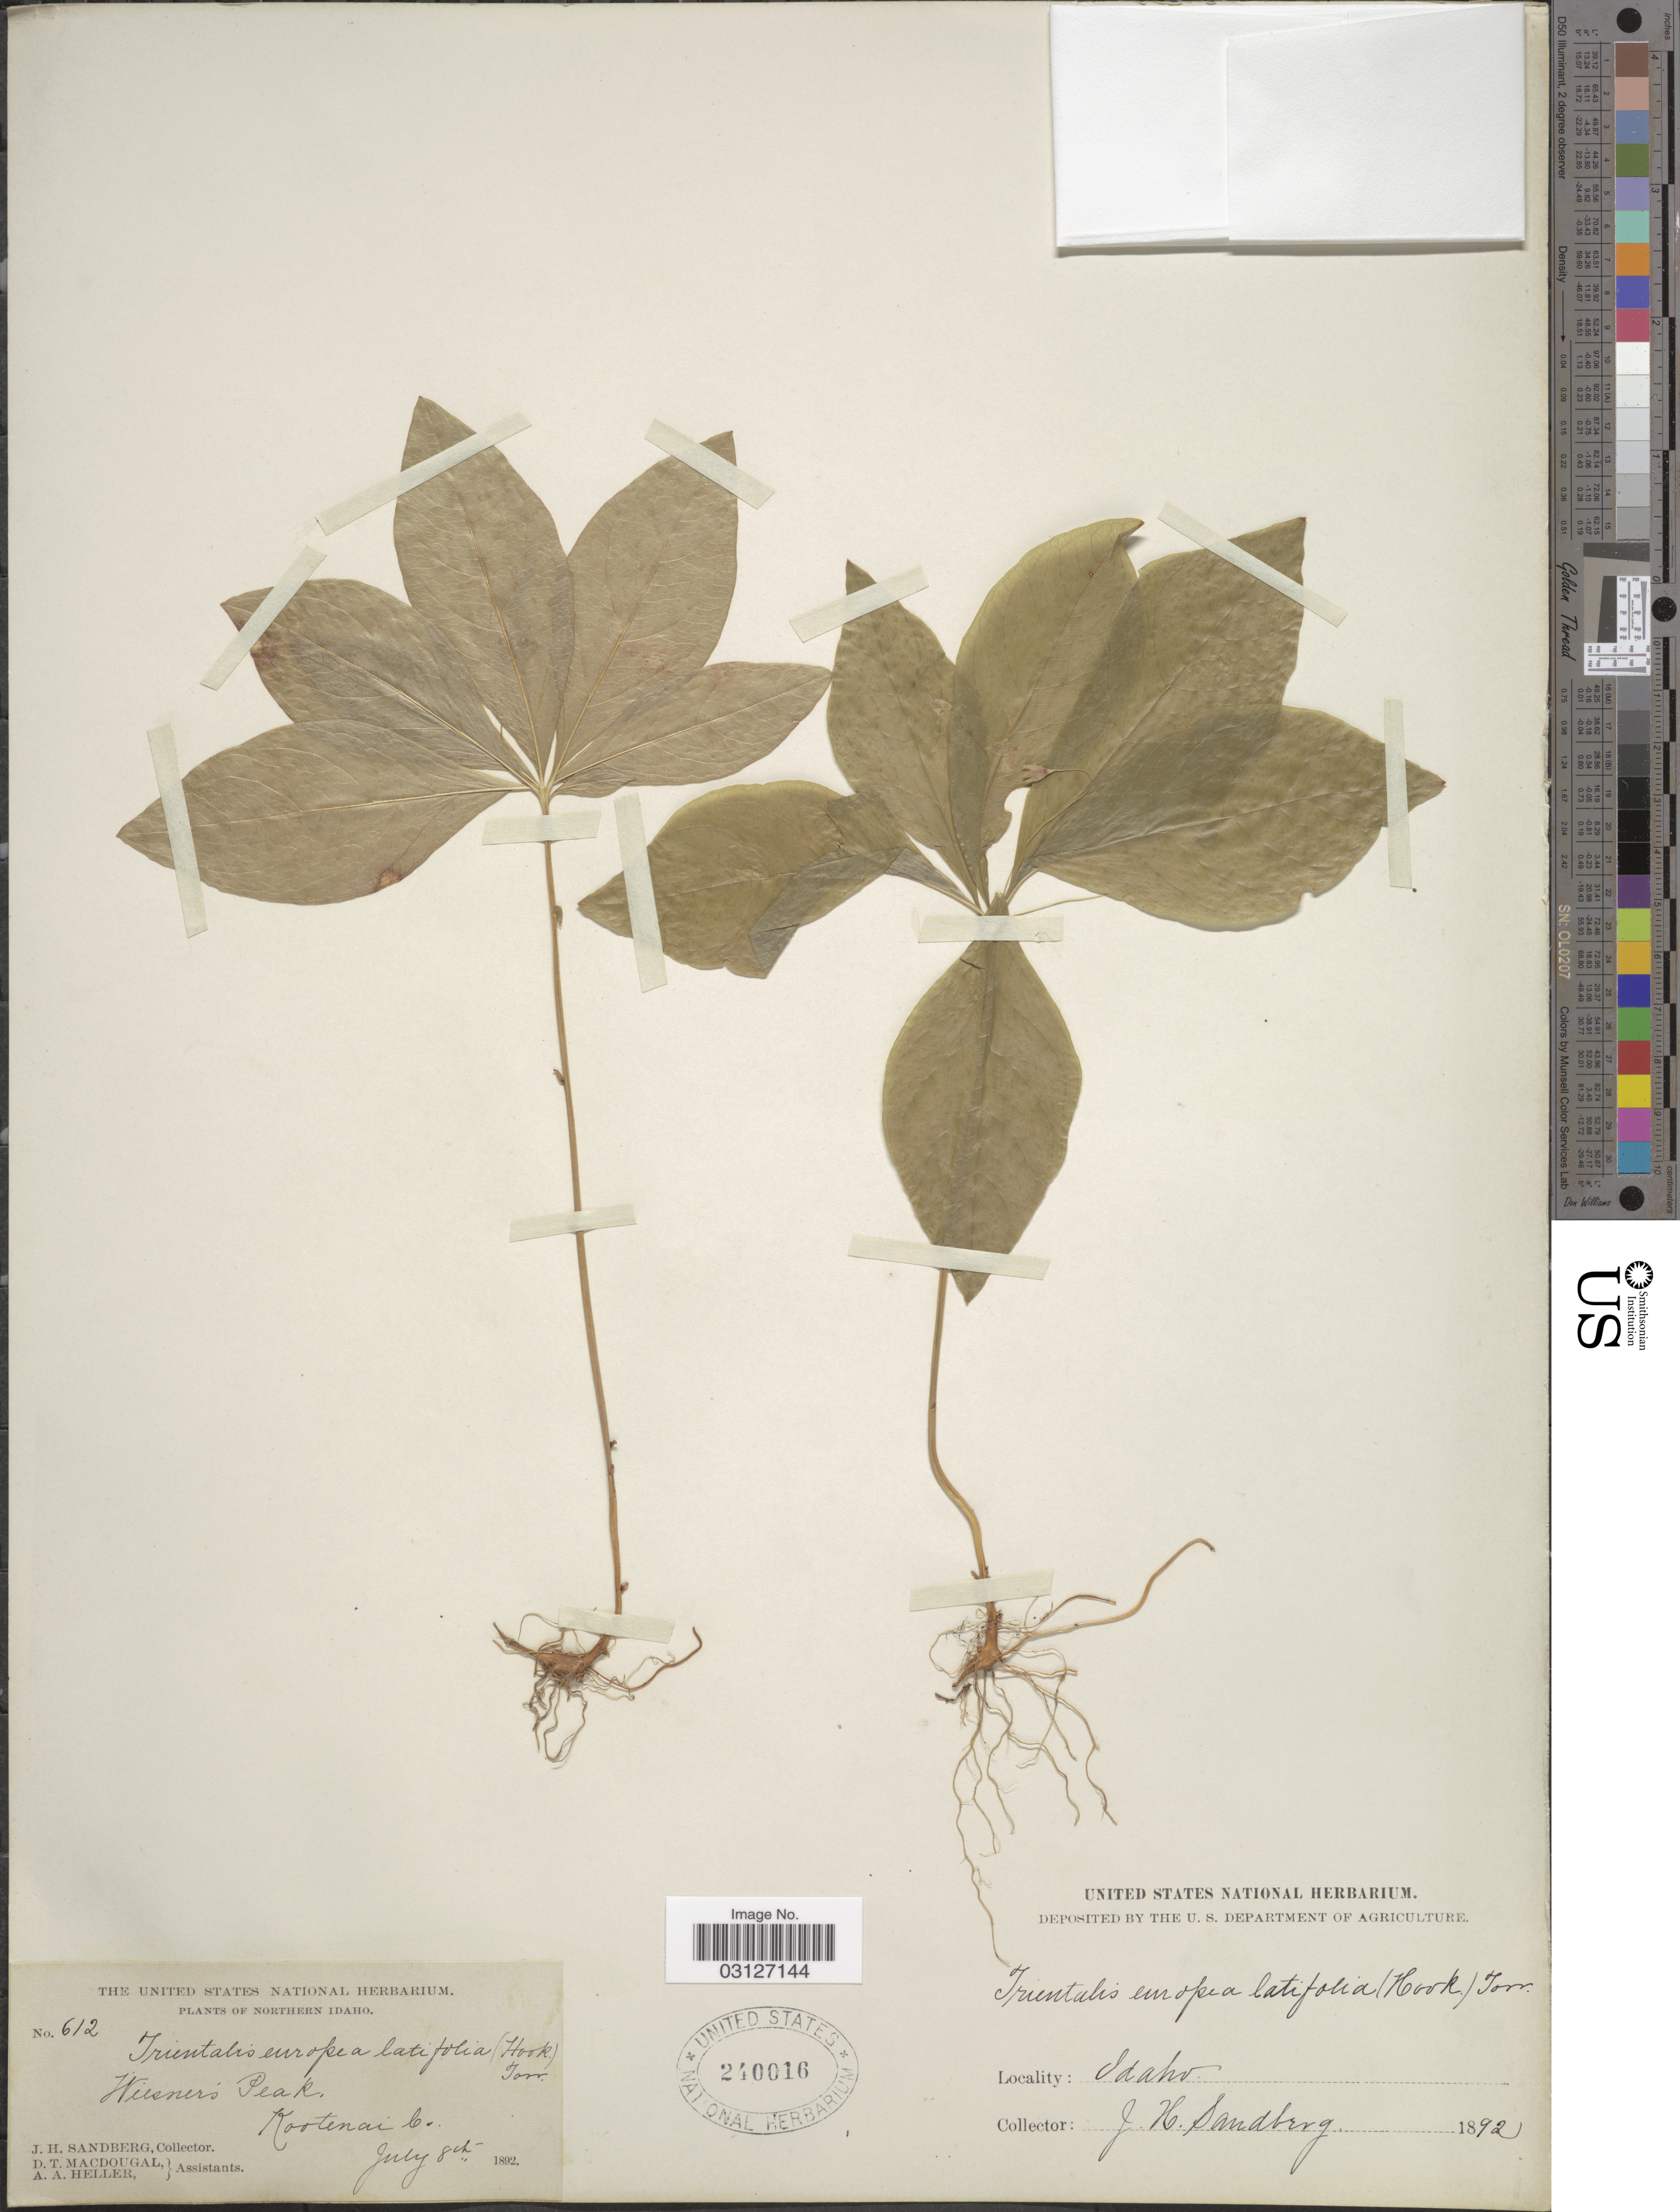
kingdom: Plantae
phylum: Tracheophyta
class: Magnoliopsida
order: Ericales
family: Primulaceae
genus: Trientalis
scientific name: Trientalis latifolia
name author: Hook.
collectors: J. H. Sandberg, D. T. MacDougal & A. A. Heller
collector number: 612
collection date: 1892-07-08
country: United States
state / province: Idaho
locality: Northern Idaho, Wiesner's Peak, Kootenai Co.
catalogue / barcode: US 240016